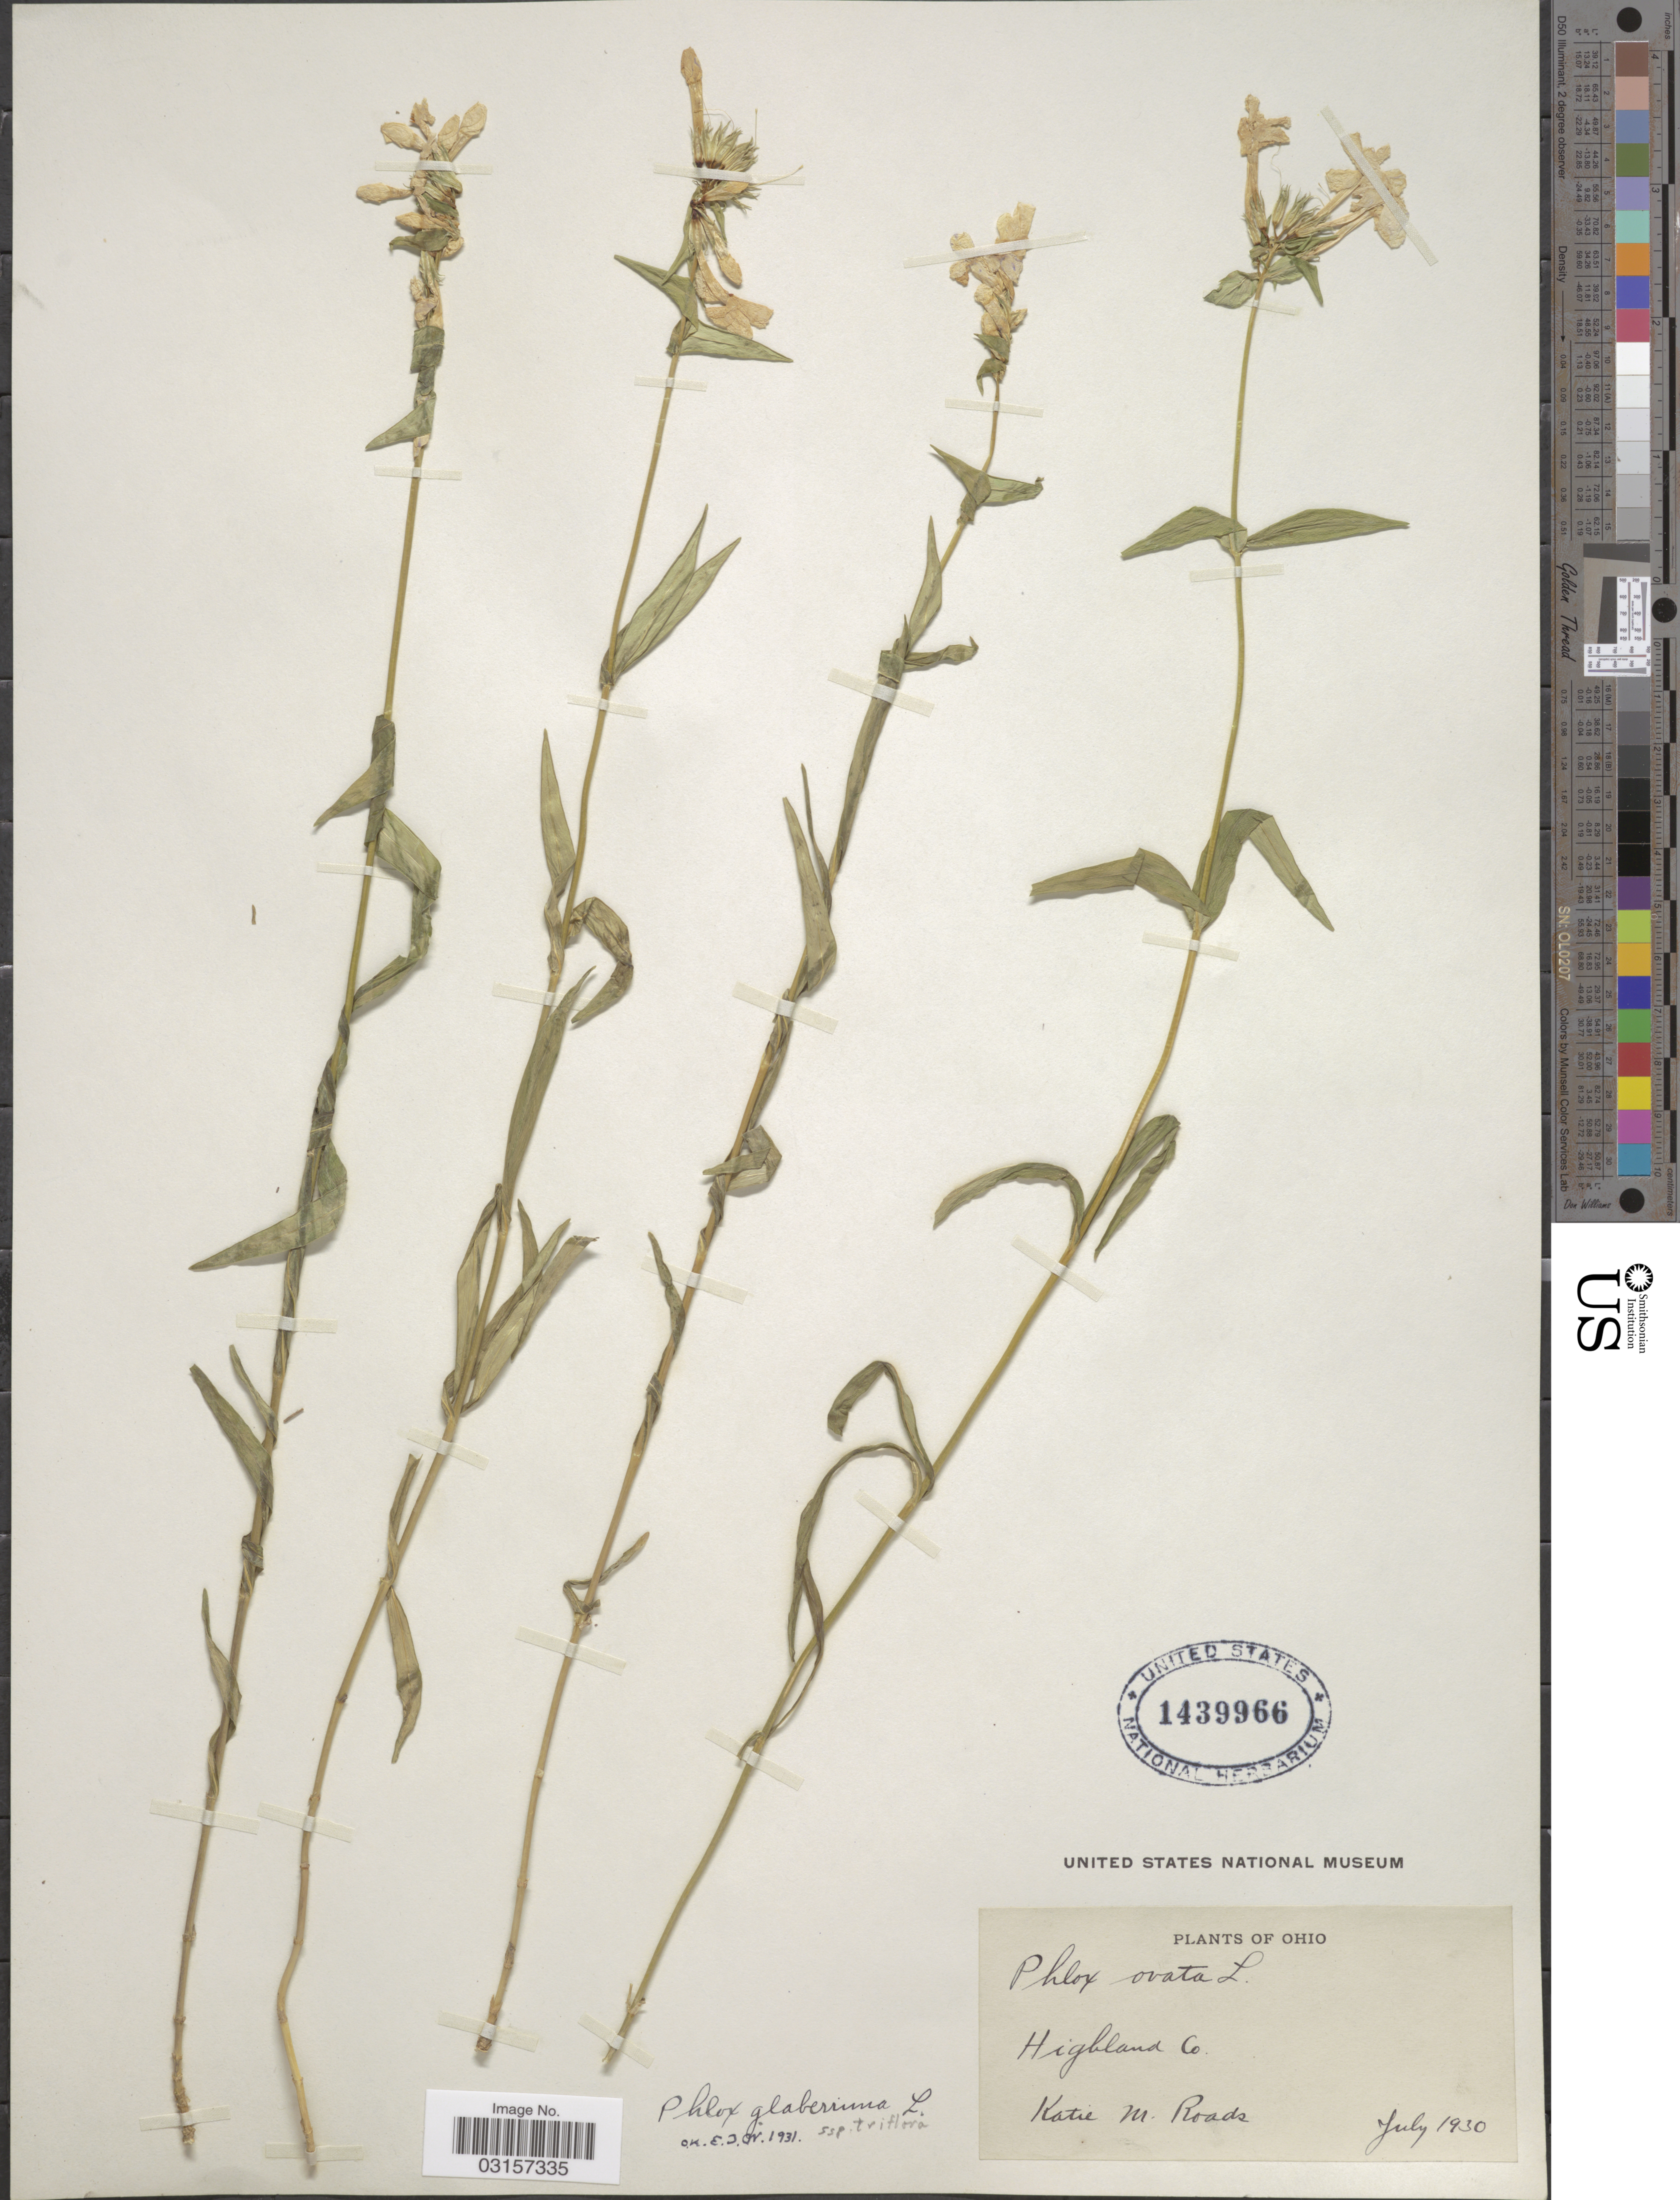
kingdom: Plantae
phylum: Tracheophyta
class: Magnoliopsida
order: Ericales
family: Polemoniaceae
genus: Phlox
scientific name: Phlox glaberrima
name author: L.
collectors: K. Roads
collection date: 1930-07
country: United States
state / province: Ohio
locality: Highland Co.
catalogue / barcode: US 1439966